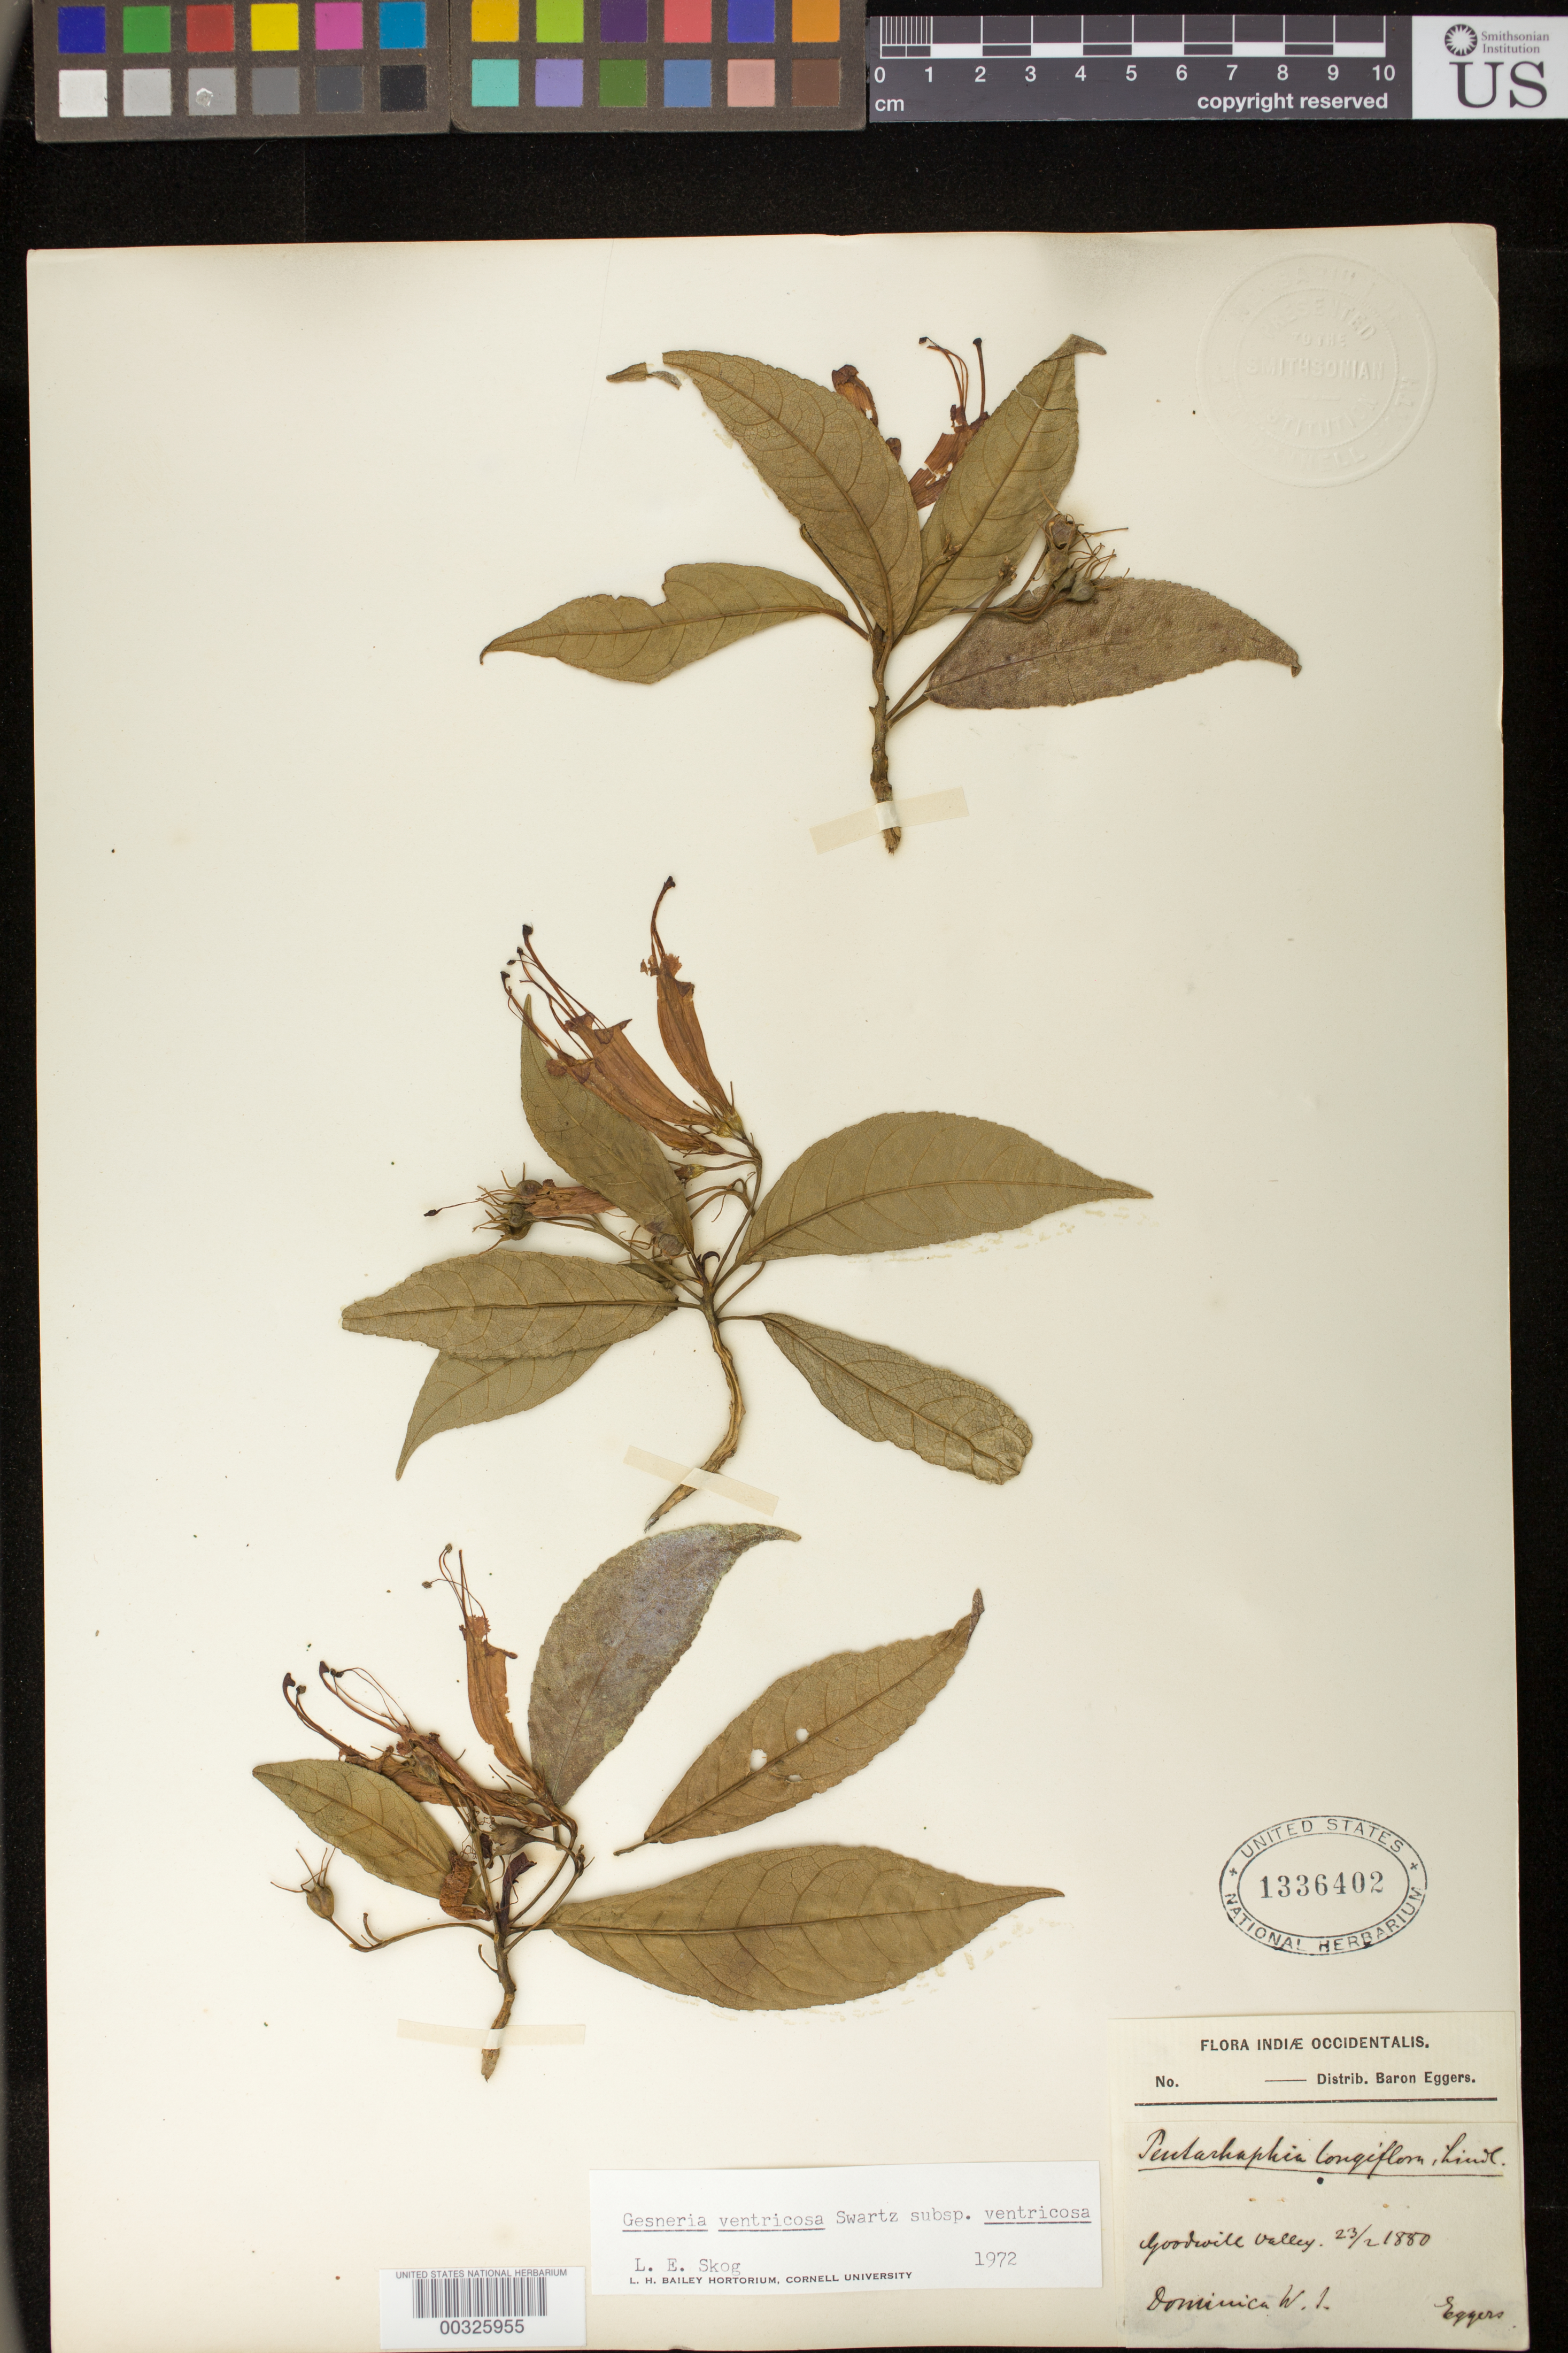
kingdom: Plantae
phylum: Tracheophyta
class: Magnoliopsida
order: Lamiales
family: Gesneriaceae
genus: Gesneria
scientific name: Gesneria ventricosa subsp. ventricosa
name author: Sw.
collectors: H. F. A. von Eggers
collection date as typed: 23 Feb 1880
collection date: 1880-02-23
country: Dominica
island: Dominica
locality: Goodwill Valley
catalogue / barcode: US 1336402